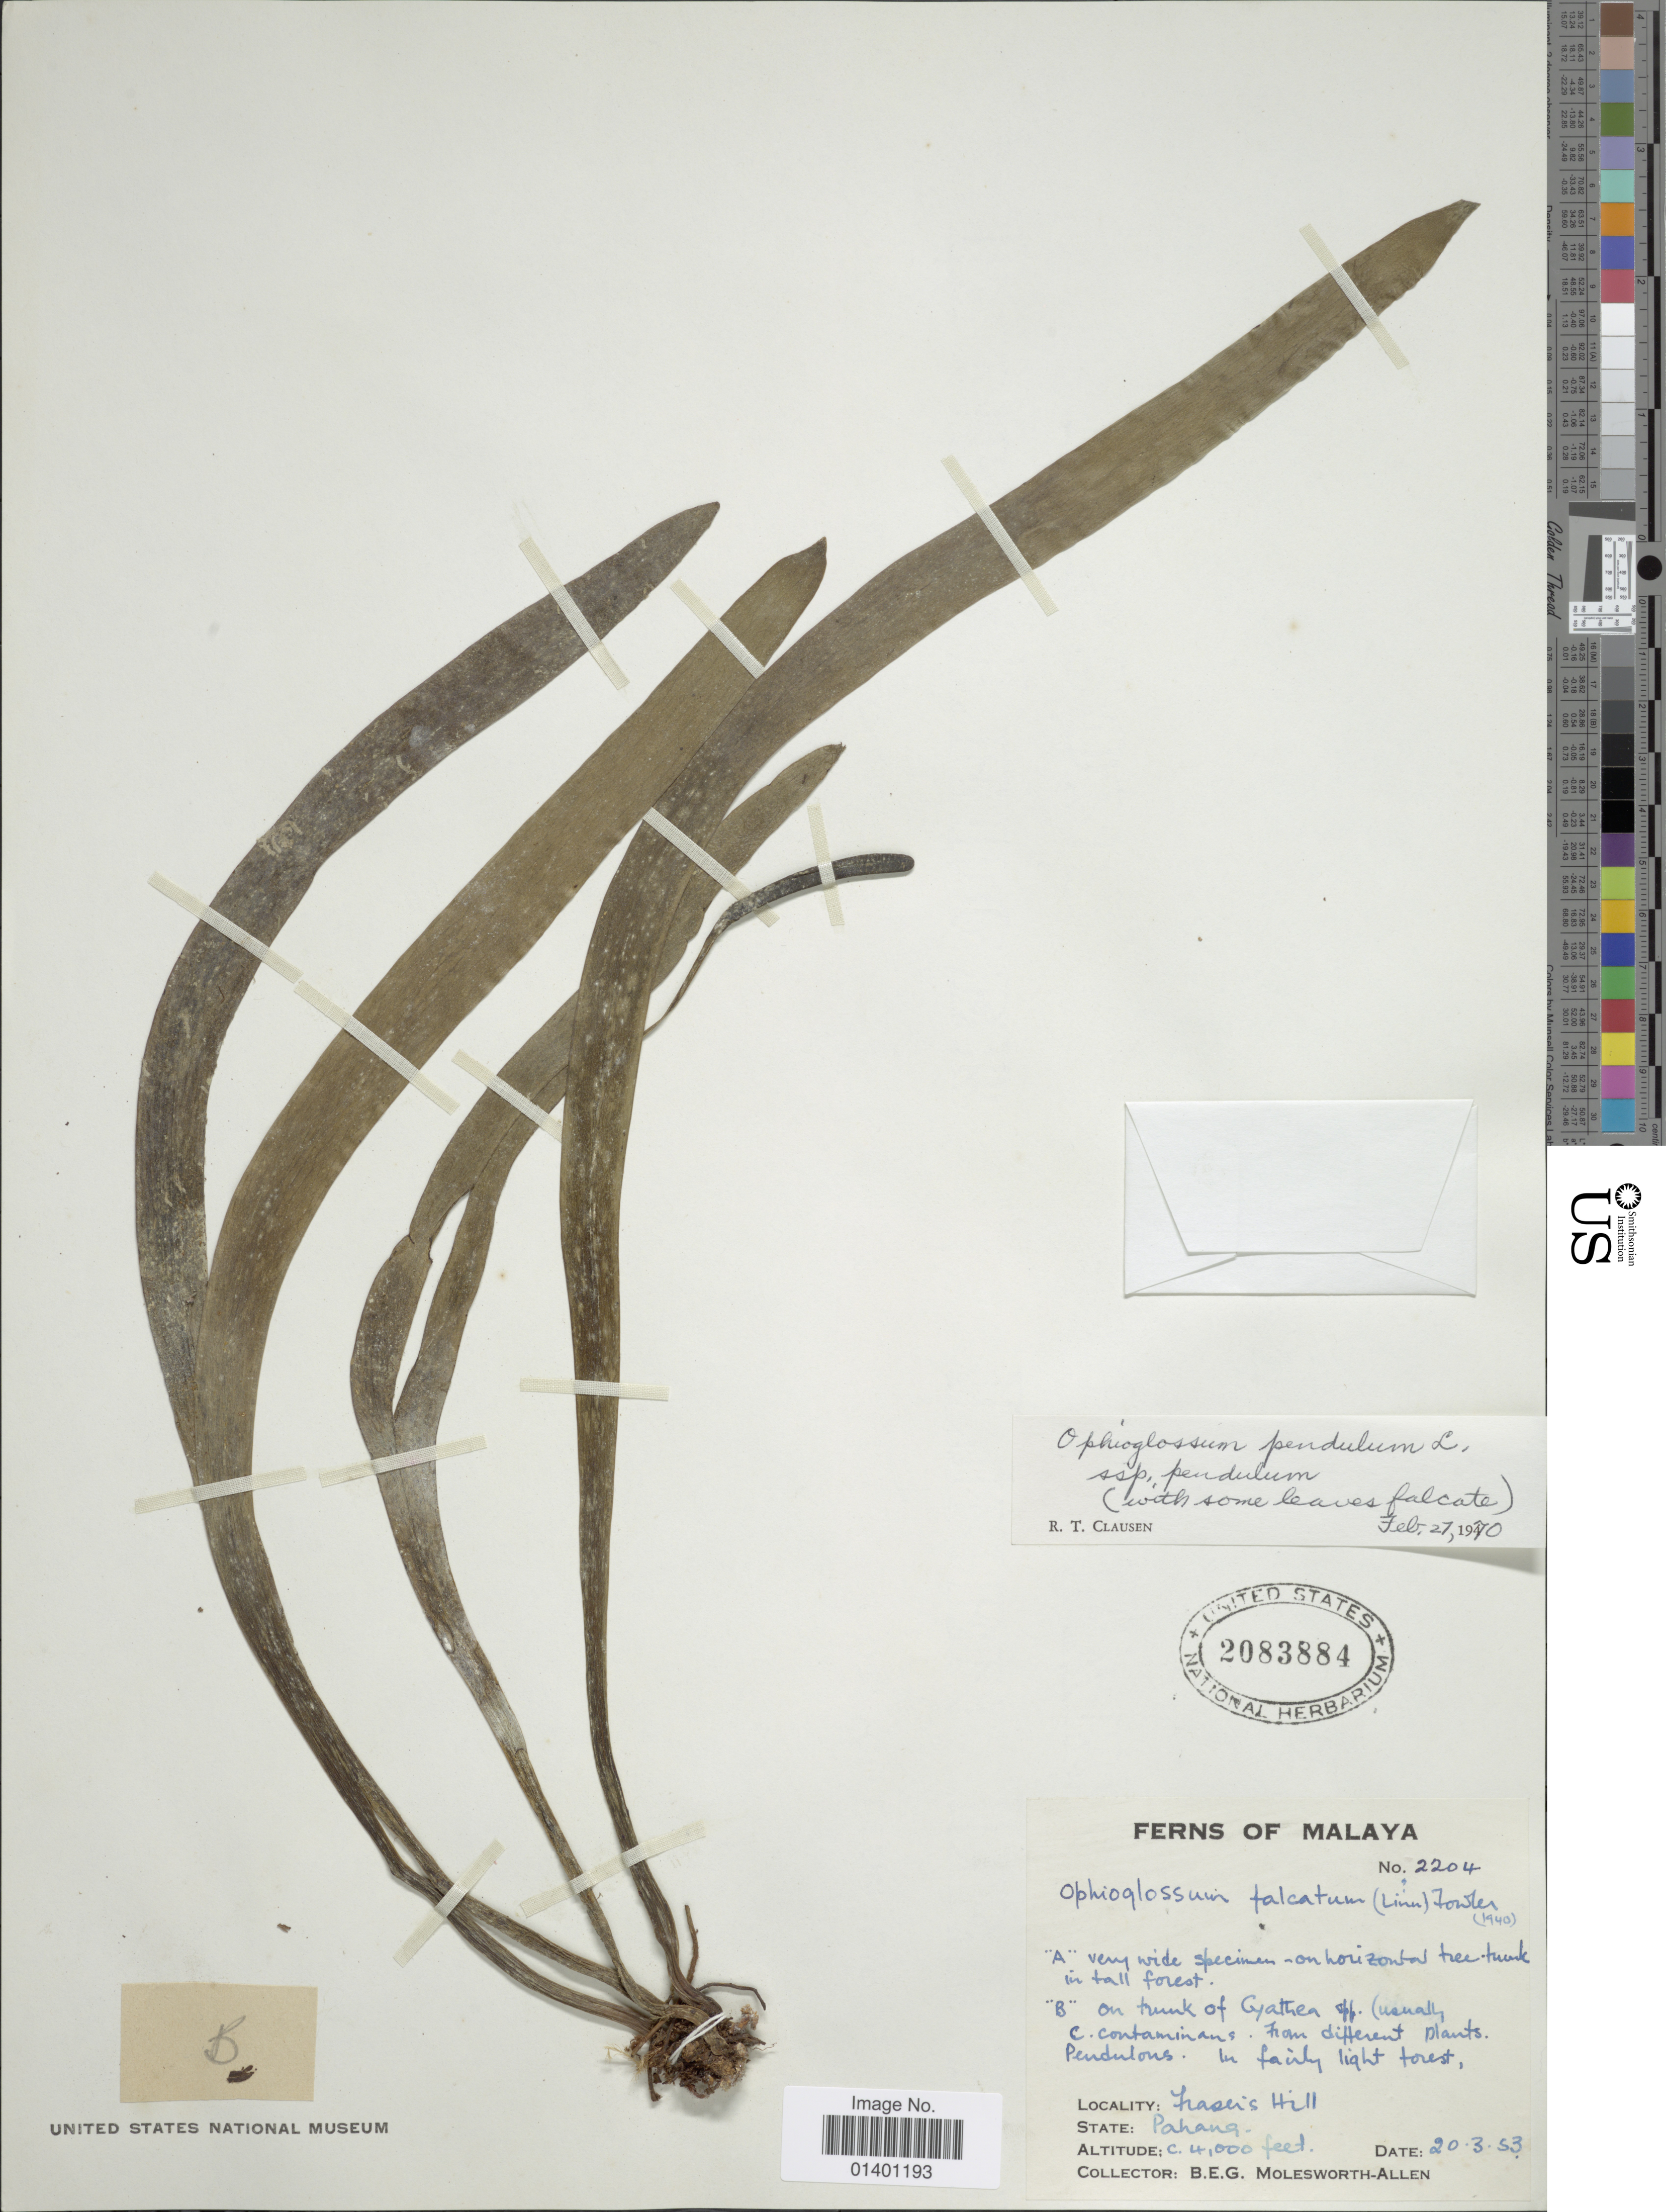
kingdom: Plantae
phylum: Tracheophyta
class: Polypodiopsida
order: Ophioglossales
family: Ophioglossaceae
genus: Ophioglossum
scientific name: Ophioglossum pendulum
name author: L.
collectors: B. E. G. Molesworth-Allen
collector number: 2204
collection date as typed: Transcribed d/m/y: 20/3/53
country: Malaysia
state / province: Pahang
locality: Malaya, Fraser's Hill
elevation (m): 1219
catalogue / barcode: US 2083884